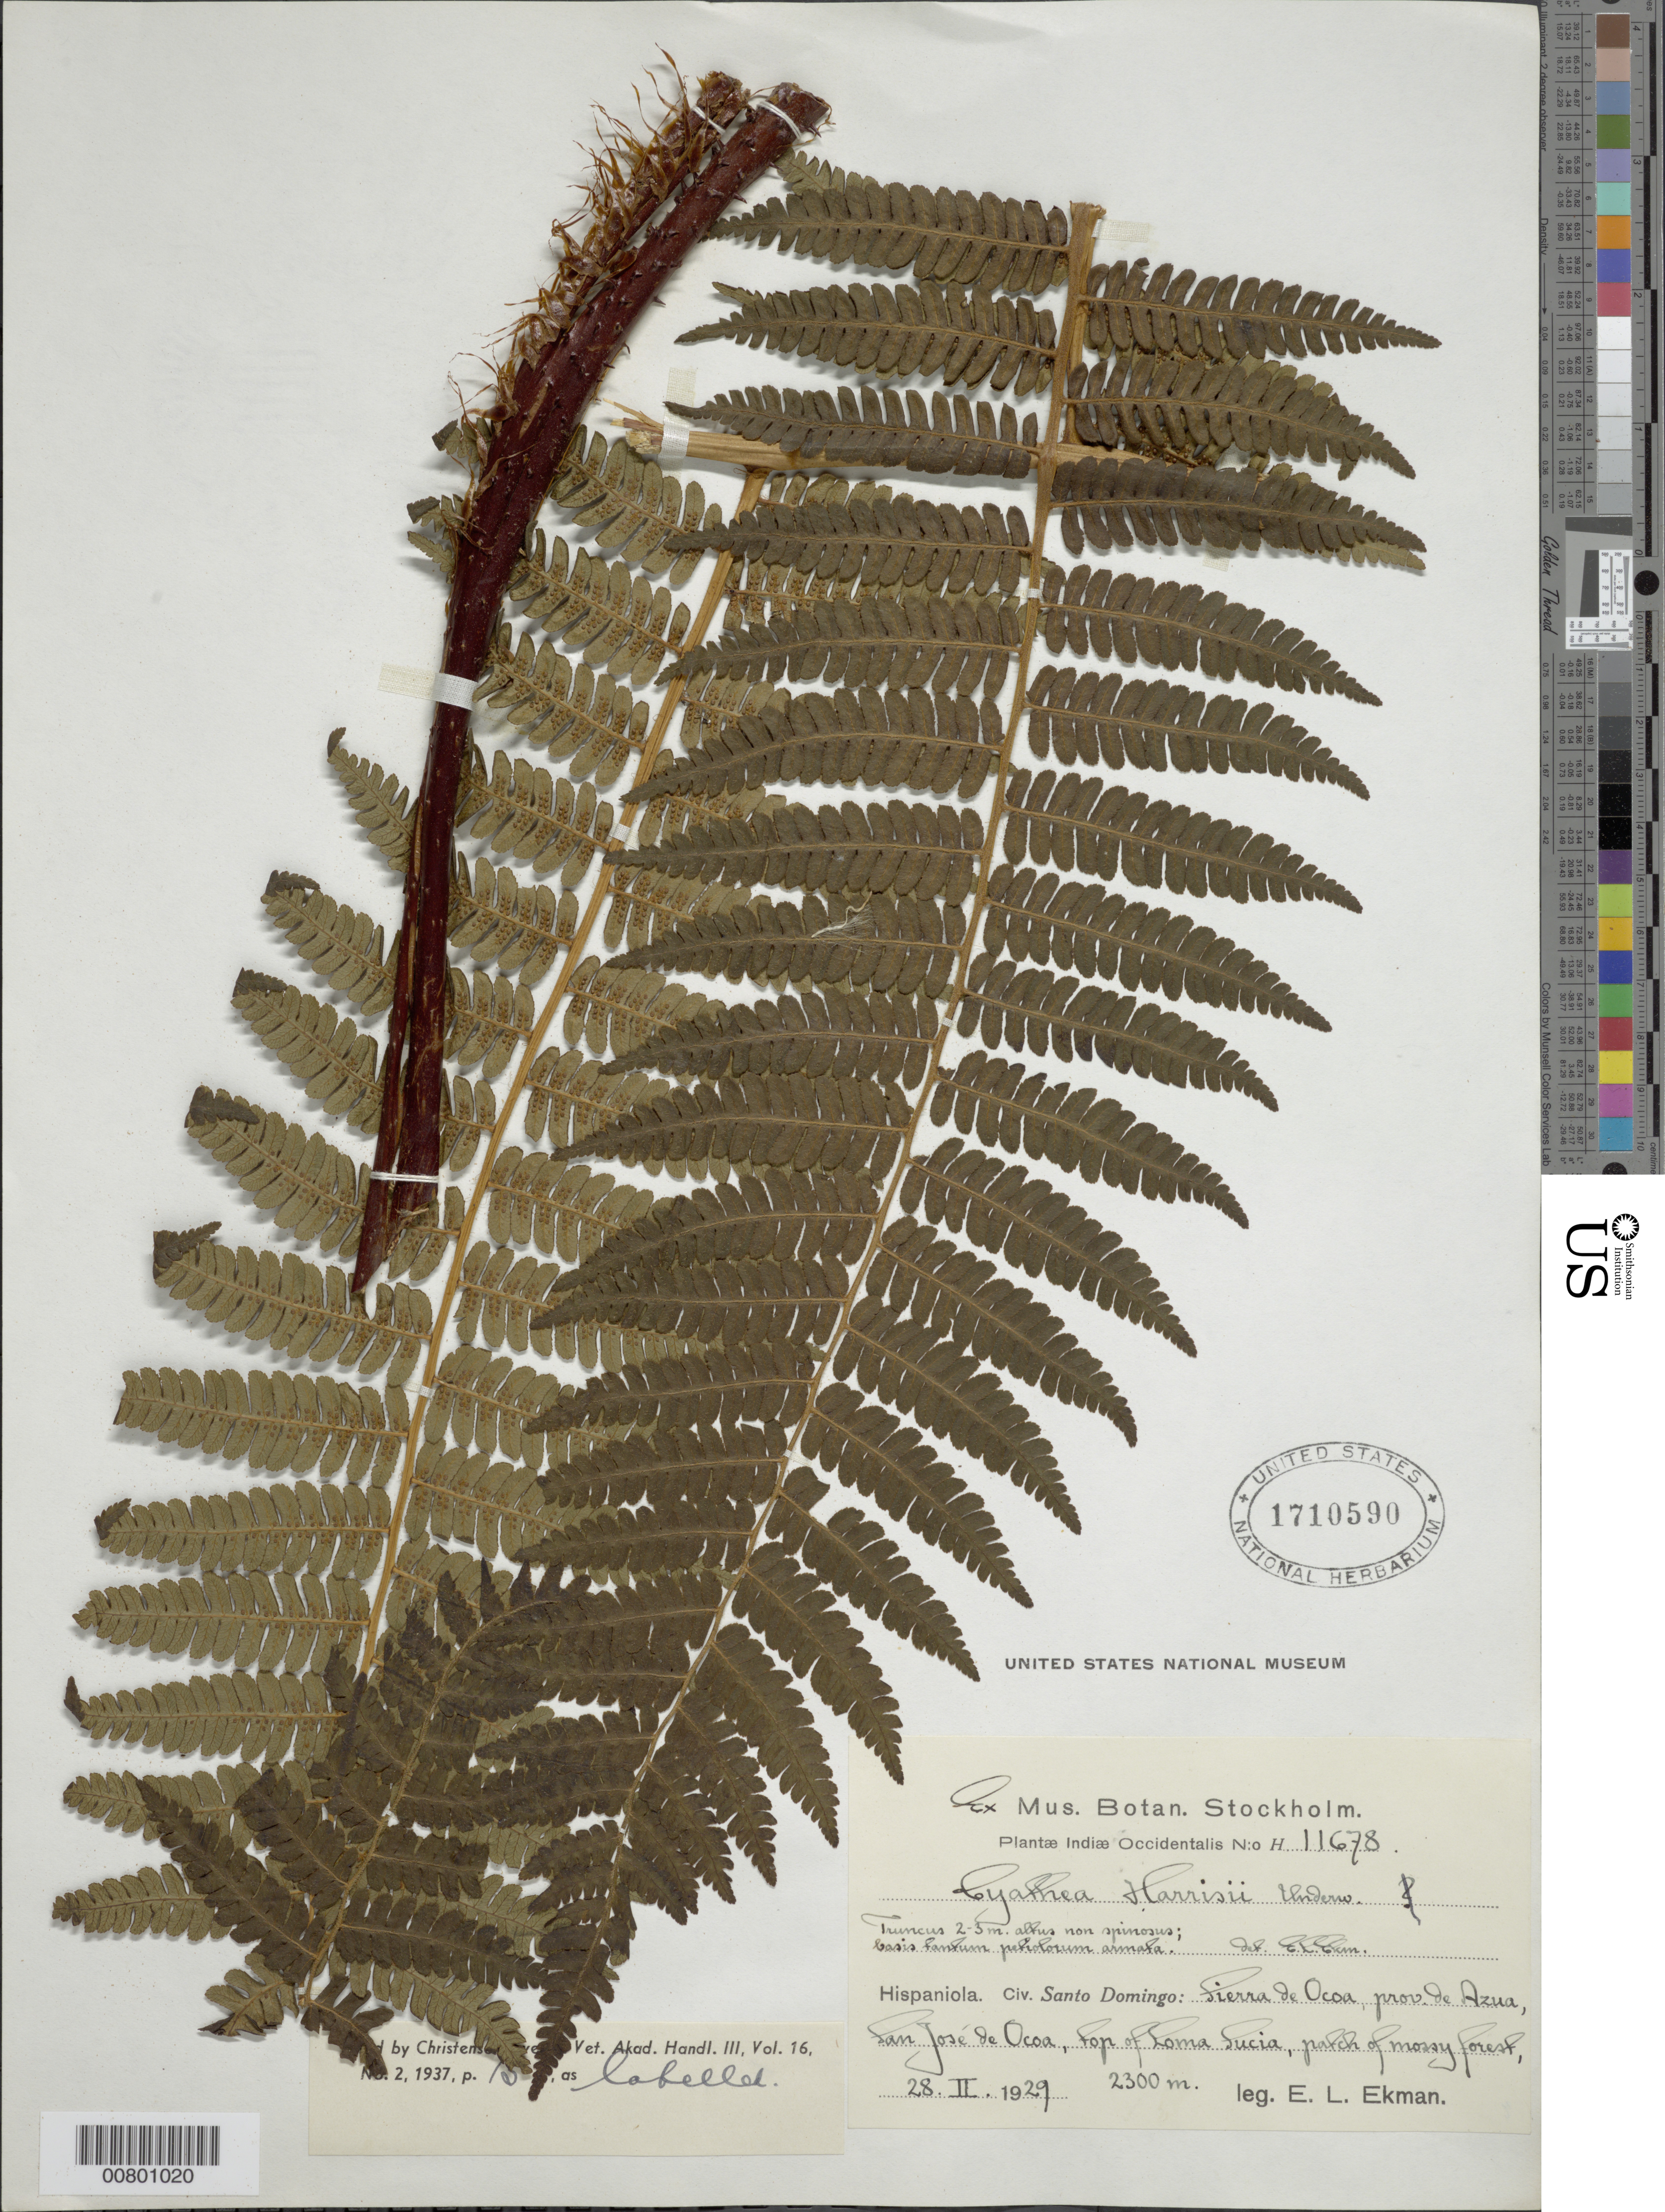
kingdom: Plantae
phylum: Tracheophyta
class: Polypodiopsida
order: Cyatheales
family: Cyatheaceae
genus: Cyathea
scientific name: Cyathea harrisii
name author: Maxon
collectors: E. L. Ekman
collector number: H 11678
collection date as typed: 28 Feb 1929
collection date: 1929-02-28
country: Dominican Republic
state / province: Azua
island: Hispaniola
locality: Sierra de Ocoa, San José de Ocoa, top of Loma Lucia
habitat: Mossy forest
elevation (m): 2300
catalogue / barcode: US 1710590